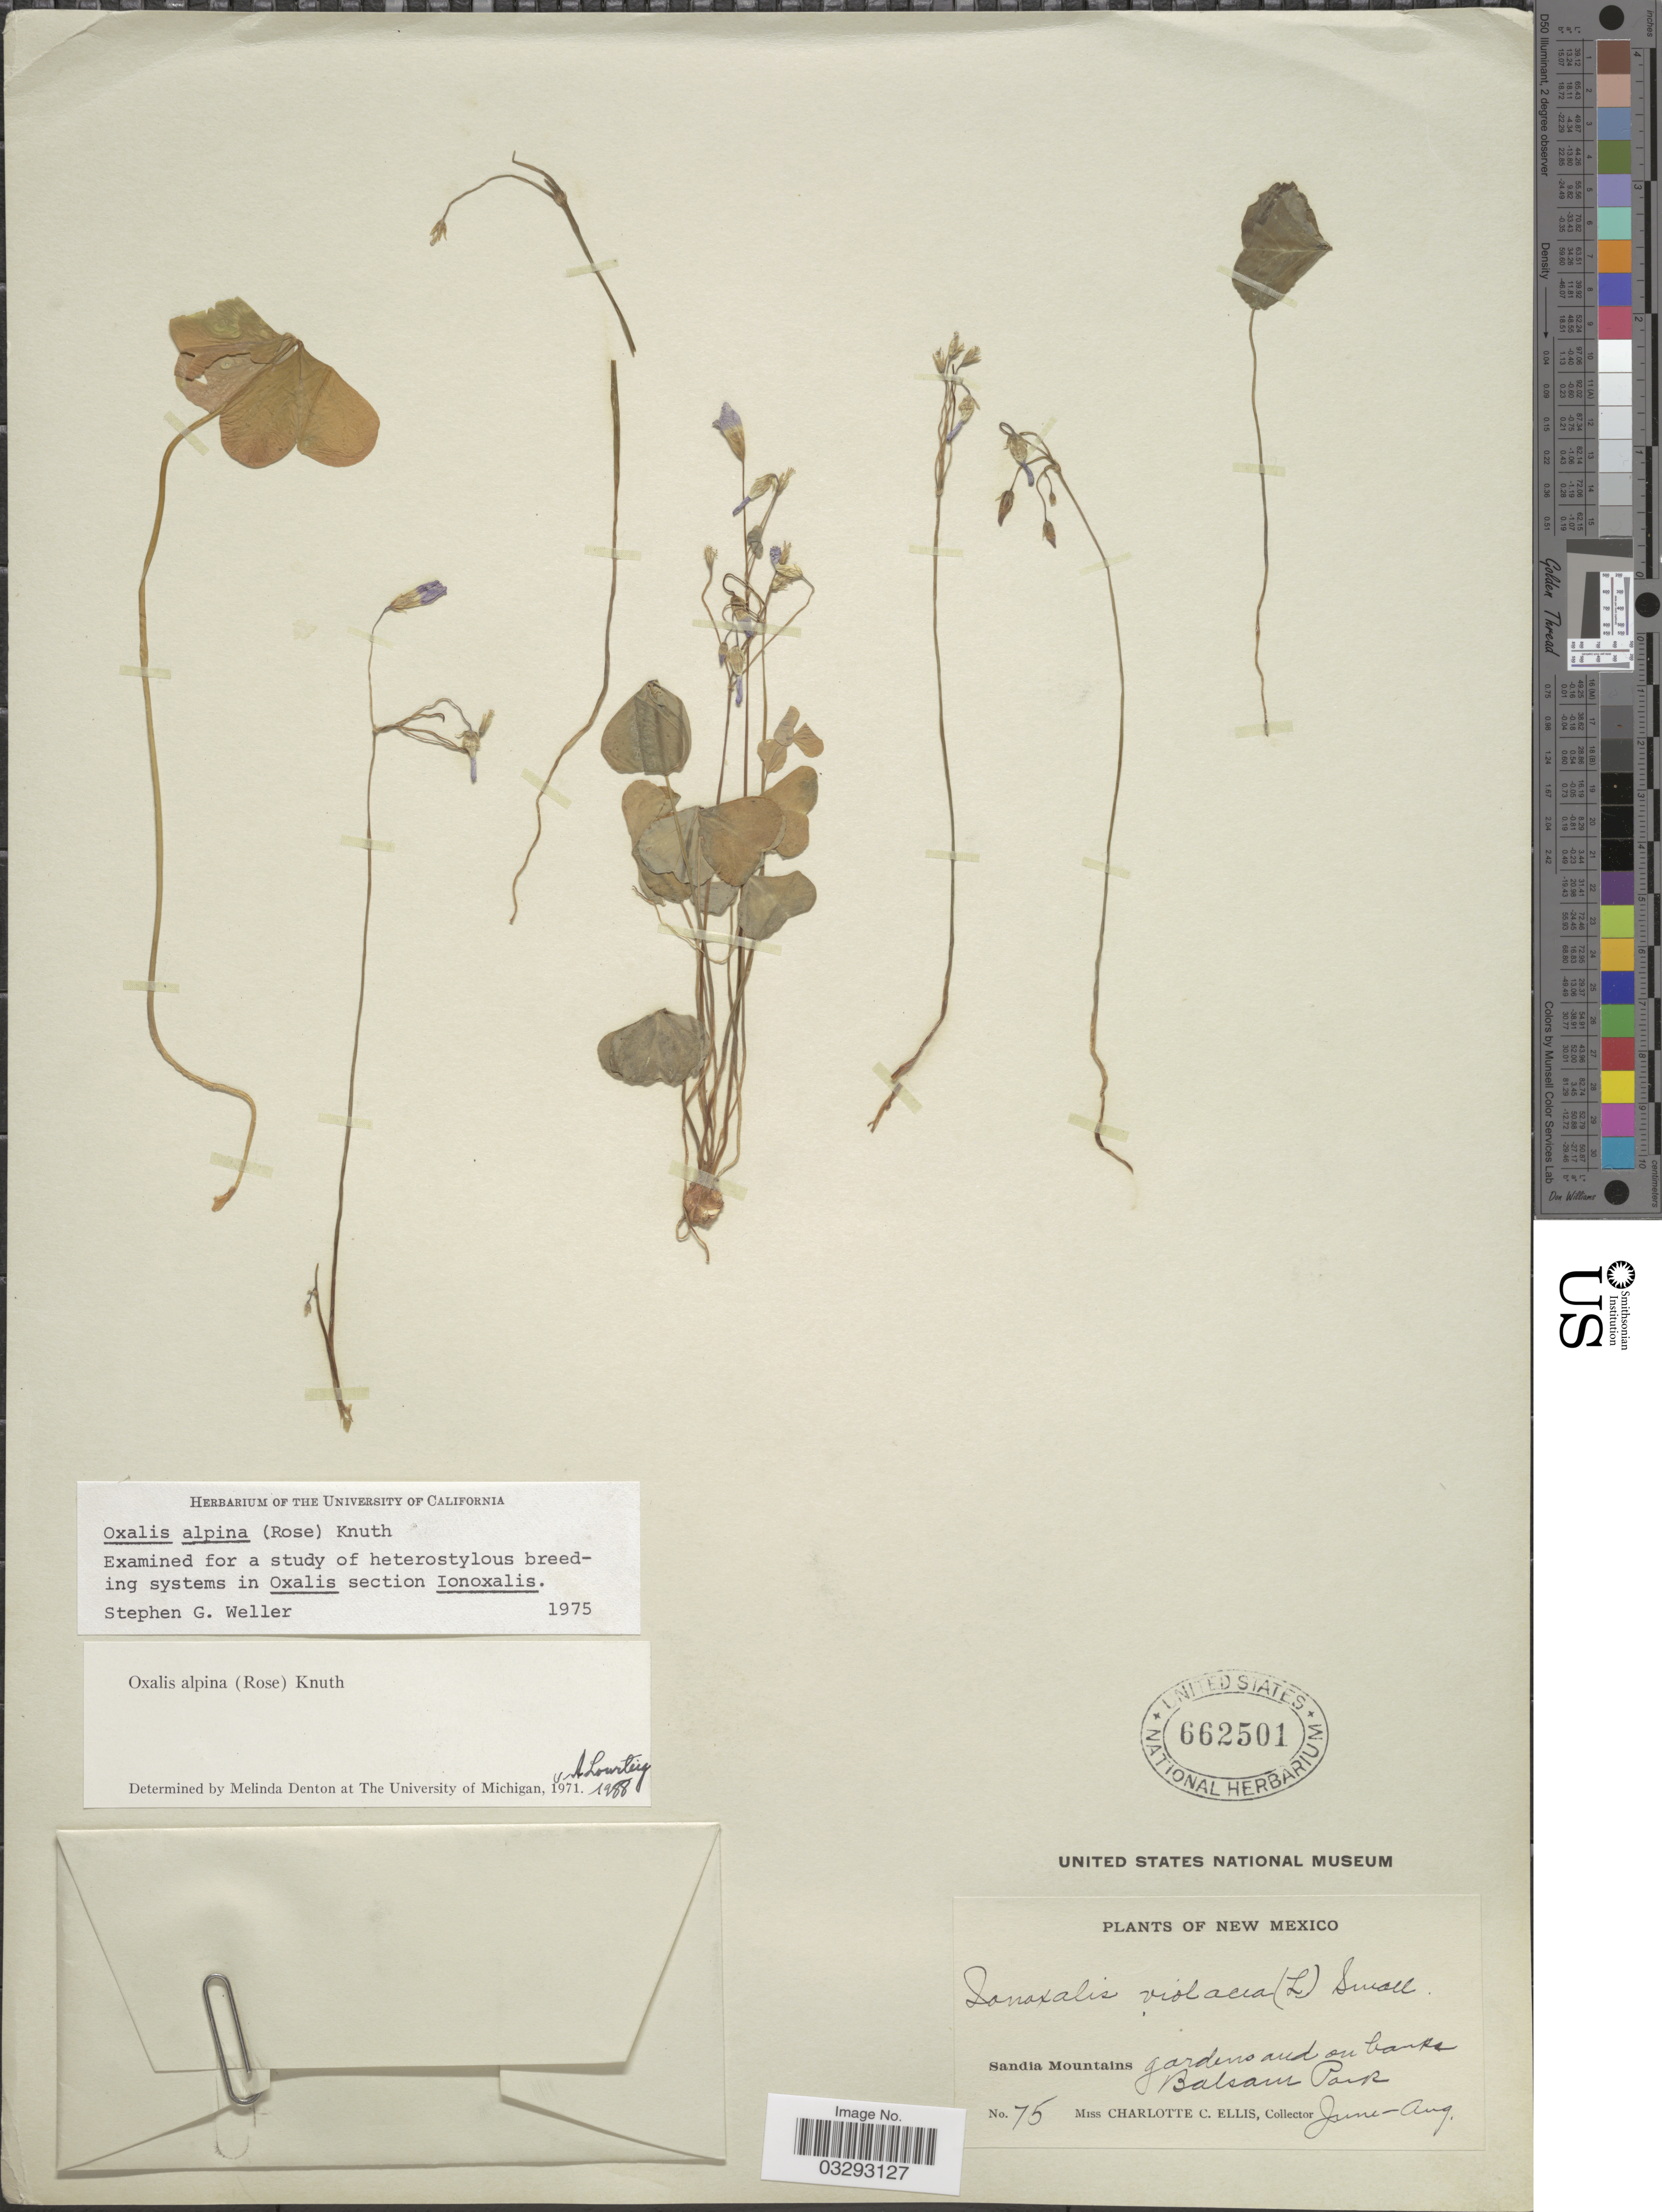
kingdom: Plantae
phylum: Tracheophyta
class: Magnoliopsida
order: Oxalidales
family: Oxalidaceae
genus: Oxalis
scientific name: Oxalis alpina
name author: (Rose) R. Knuth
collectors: C. C. Ellis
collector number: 75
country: United States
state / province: New Mexico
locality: Sandia Mountains gardens and on banks Balsam Park.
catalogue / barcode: US 662501